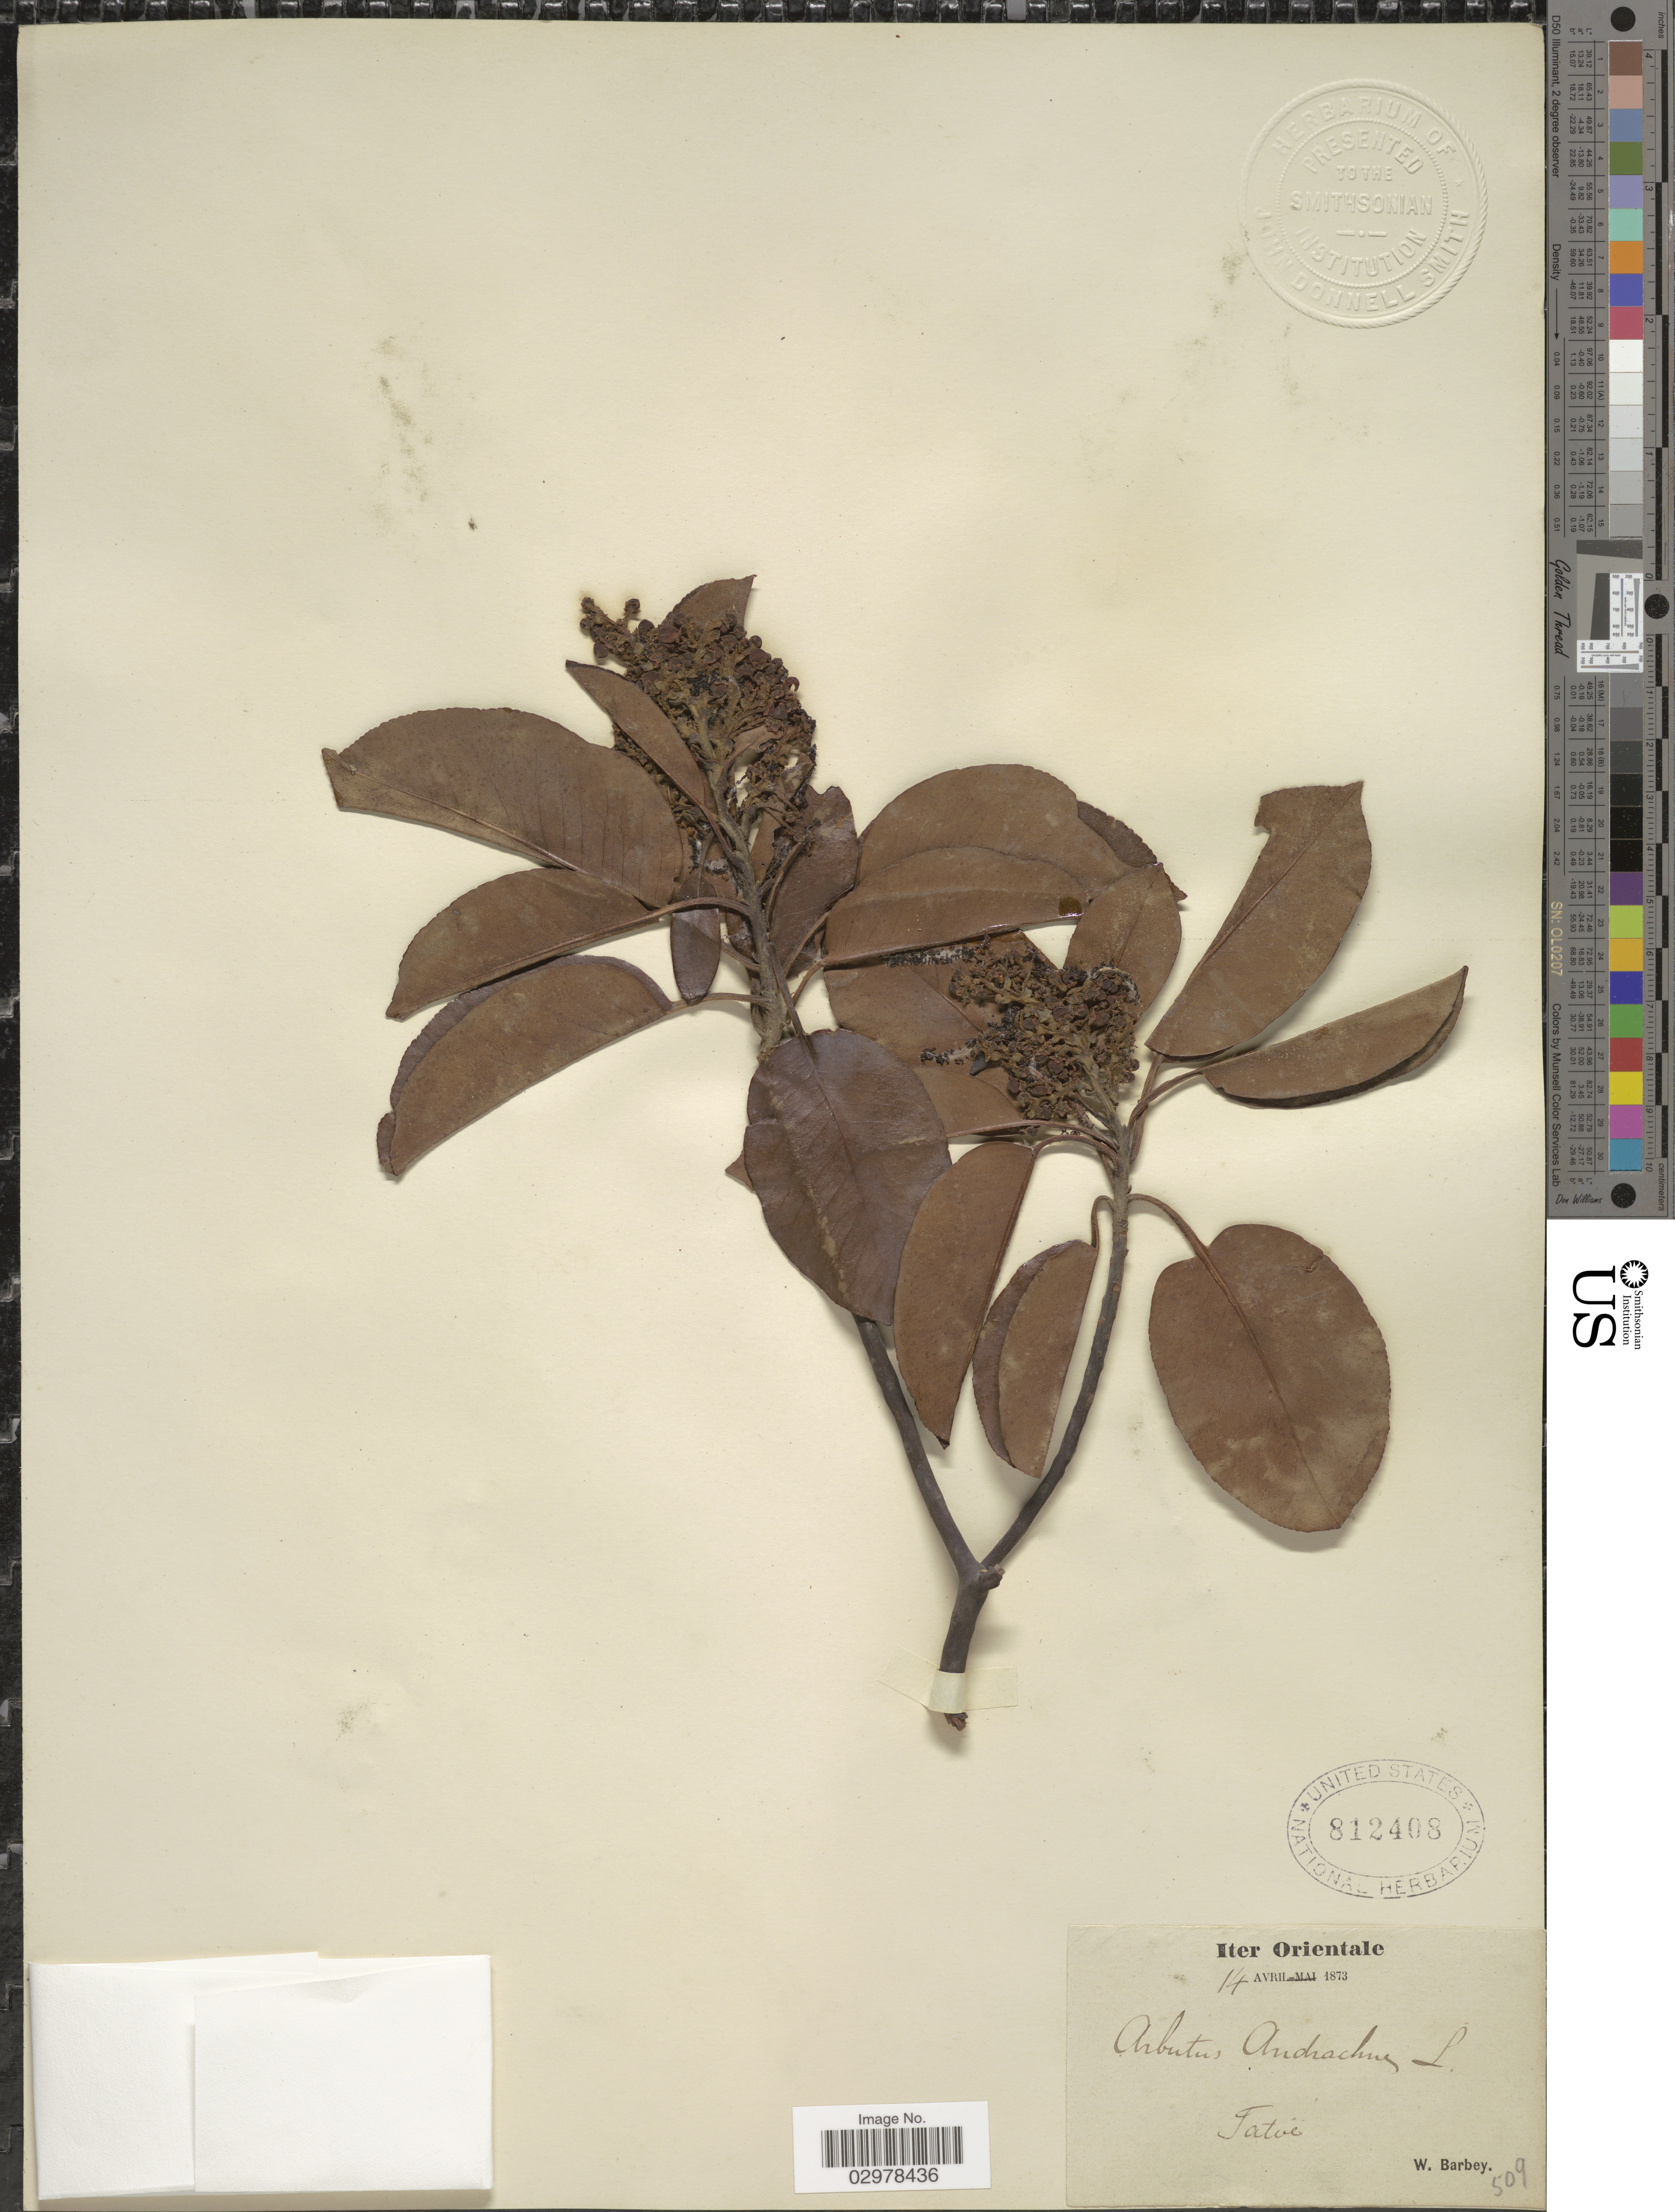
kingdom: Plantae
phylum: Tracheophyta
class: Magnoliopsida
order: Ericales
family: Ericaceae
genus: Arbutus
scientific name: Arbutus andrachne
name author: L.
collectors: W. Barbey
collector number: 509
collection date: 1873-04-14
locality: Iter Orientale, Fatve [interpreted].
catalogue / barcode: US 812408